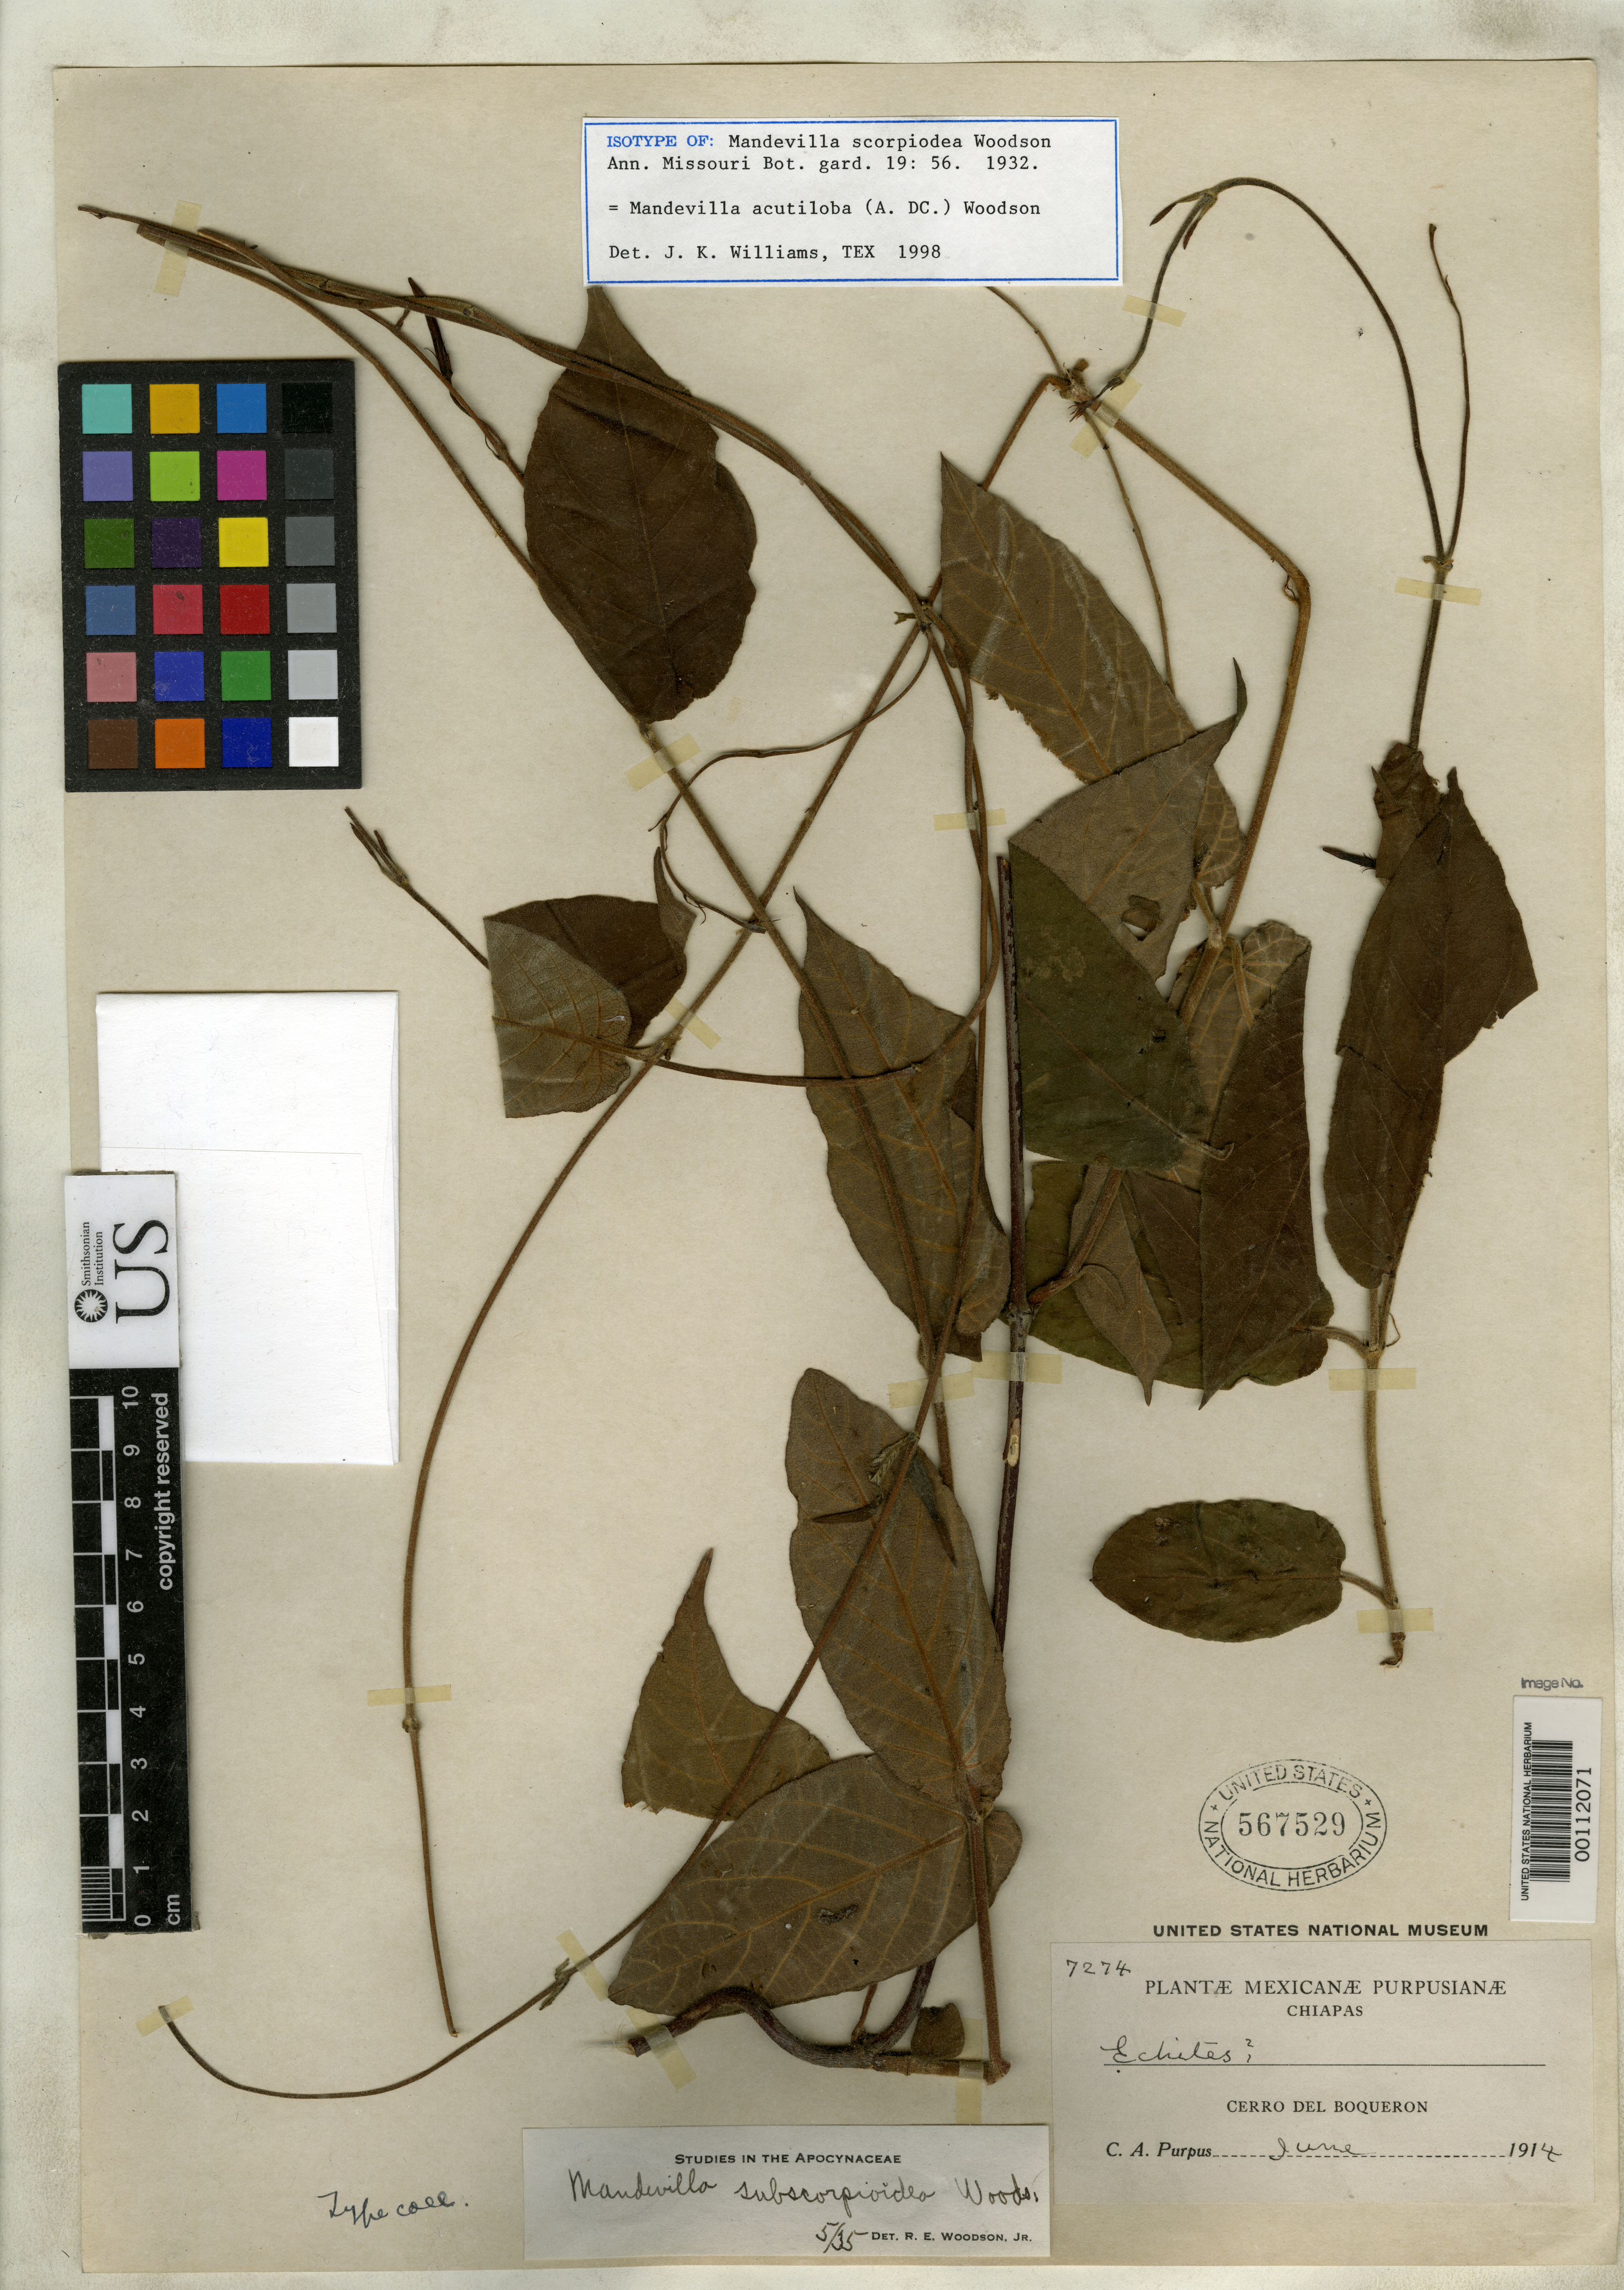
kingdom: Plantae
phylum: Tracheophyta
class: Magnoliopsida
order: Gentianales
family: Apocynaceae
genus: Mandevilla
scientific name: Mandevilla scorpioidea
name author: Woodson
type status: Isotype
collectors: C. A. Purpus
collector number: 7274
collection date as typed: Jun 1914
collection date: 1914-06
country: Mexico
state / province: Chiapas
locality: Cerro del Boqueron.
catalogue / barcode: US 567529